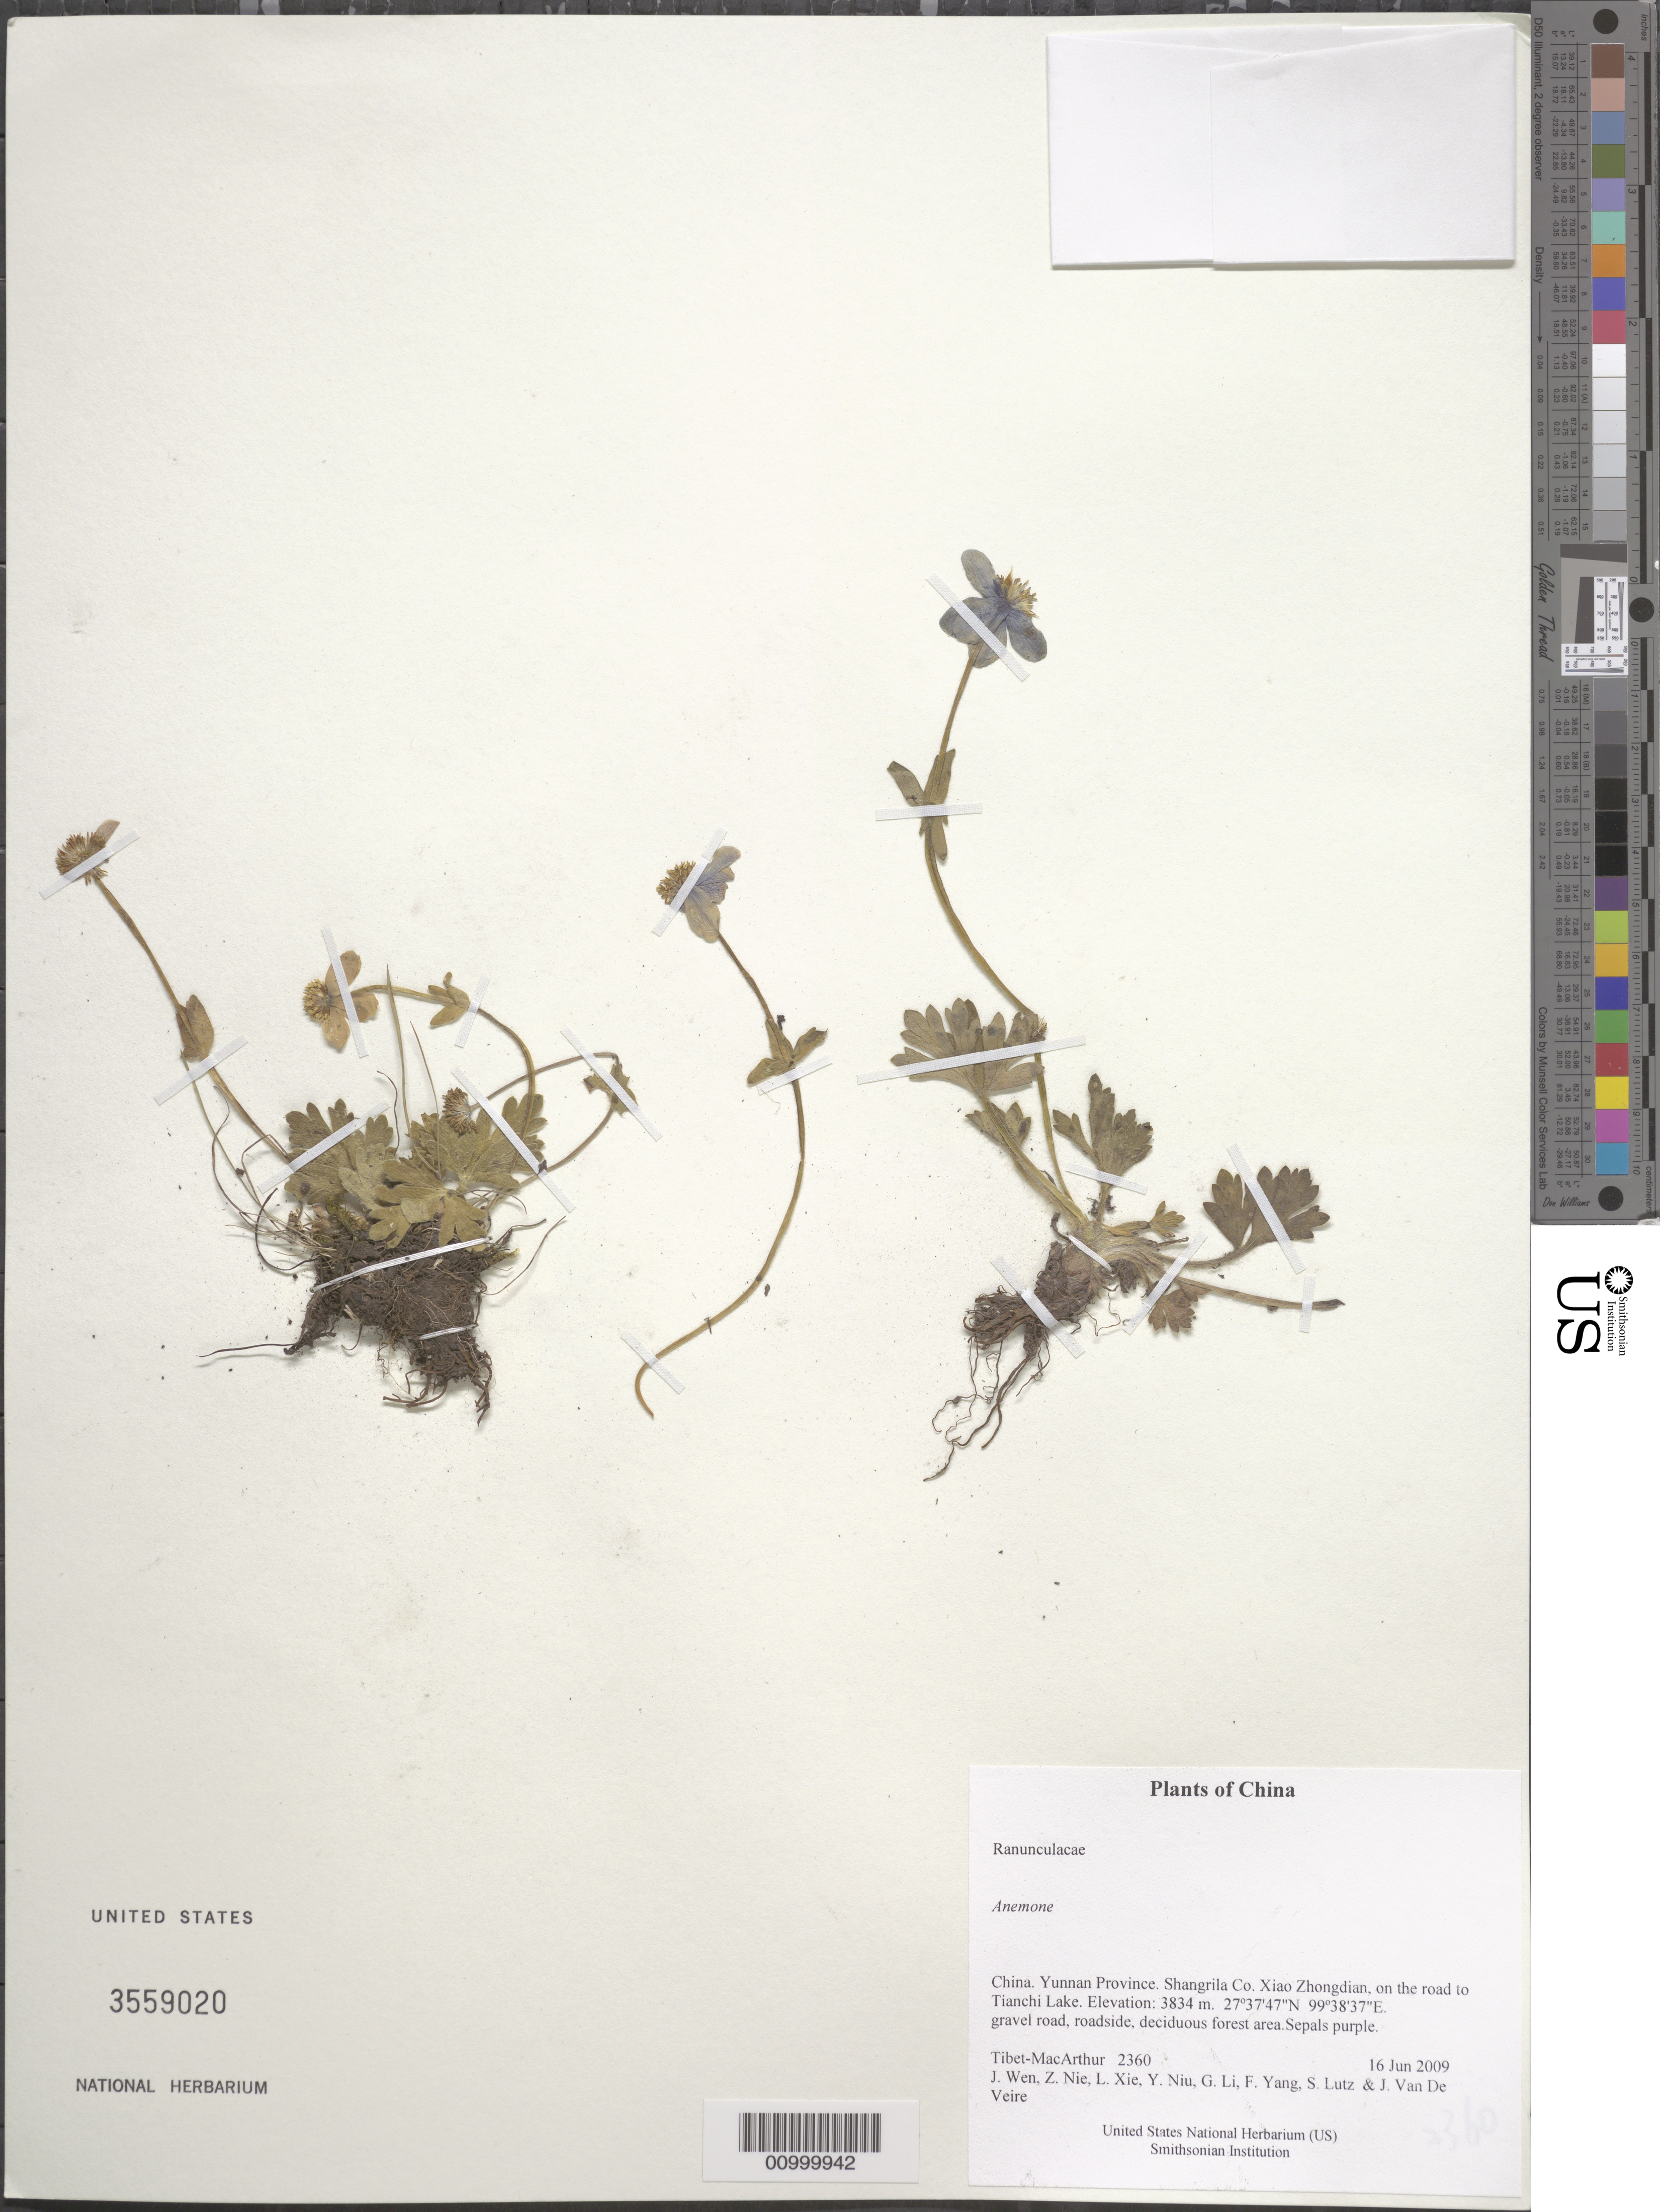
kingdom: Plantae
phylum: Tracheophyta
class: Magnoliopsida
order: Ranunculales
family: Ranunculaceae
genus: Anemone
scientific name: Anemone sp.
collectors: Tibet-MacArthur, J. Wen, Z. Nie, L. Xie, Y. Niu, G. Li, F. Yang, S. Lutz & J. Van De Veire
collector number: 2360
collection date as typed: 16 Jun 2009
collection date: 2009-06-16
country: China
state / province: Yunnan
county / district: Shangrila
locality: Xiao Zhongdian, on the road to Tianchi Lake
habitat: gravel road, roadside, deciduous forest area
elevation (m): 3834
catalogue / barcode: US 3559020